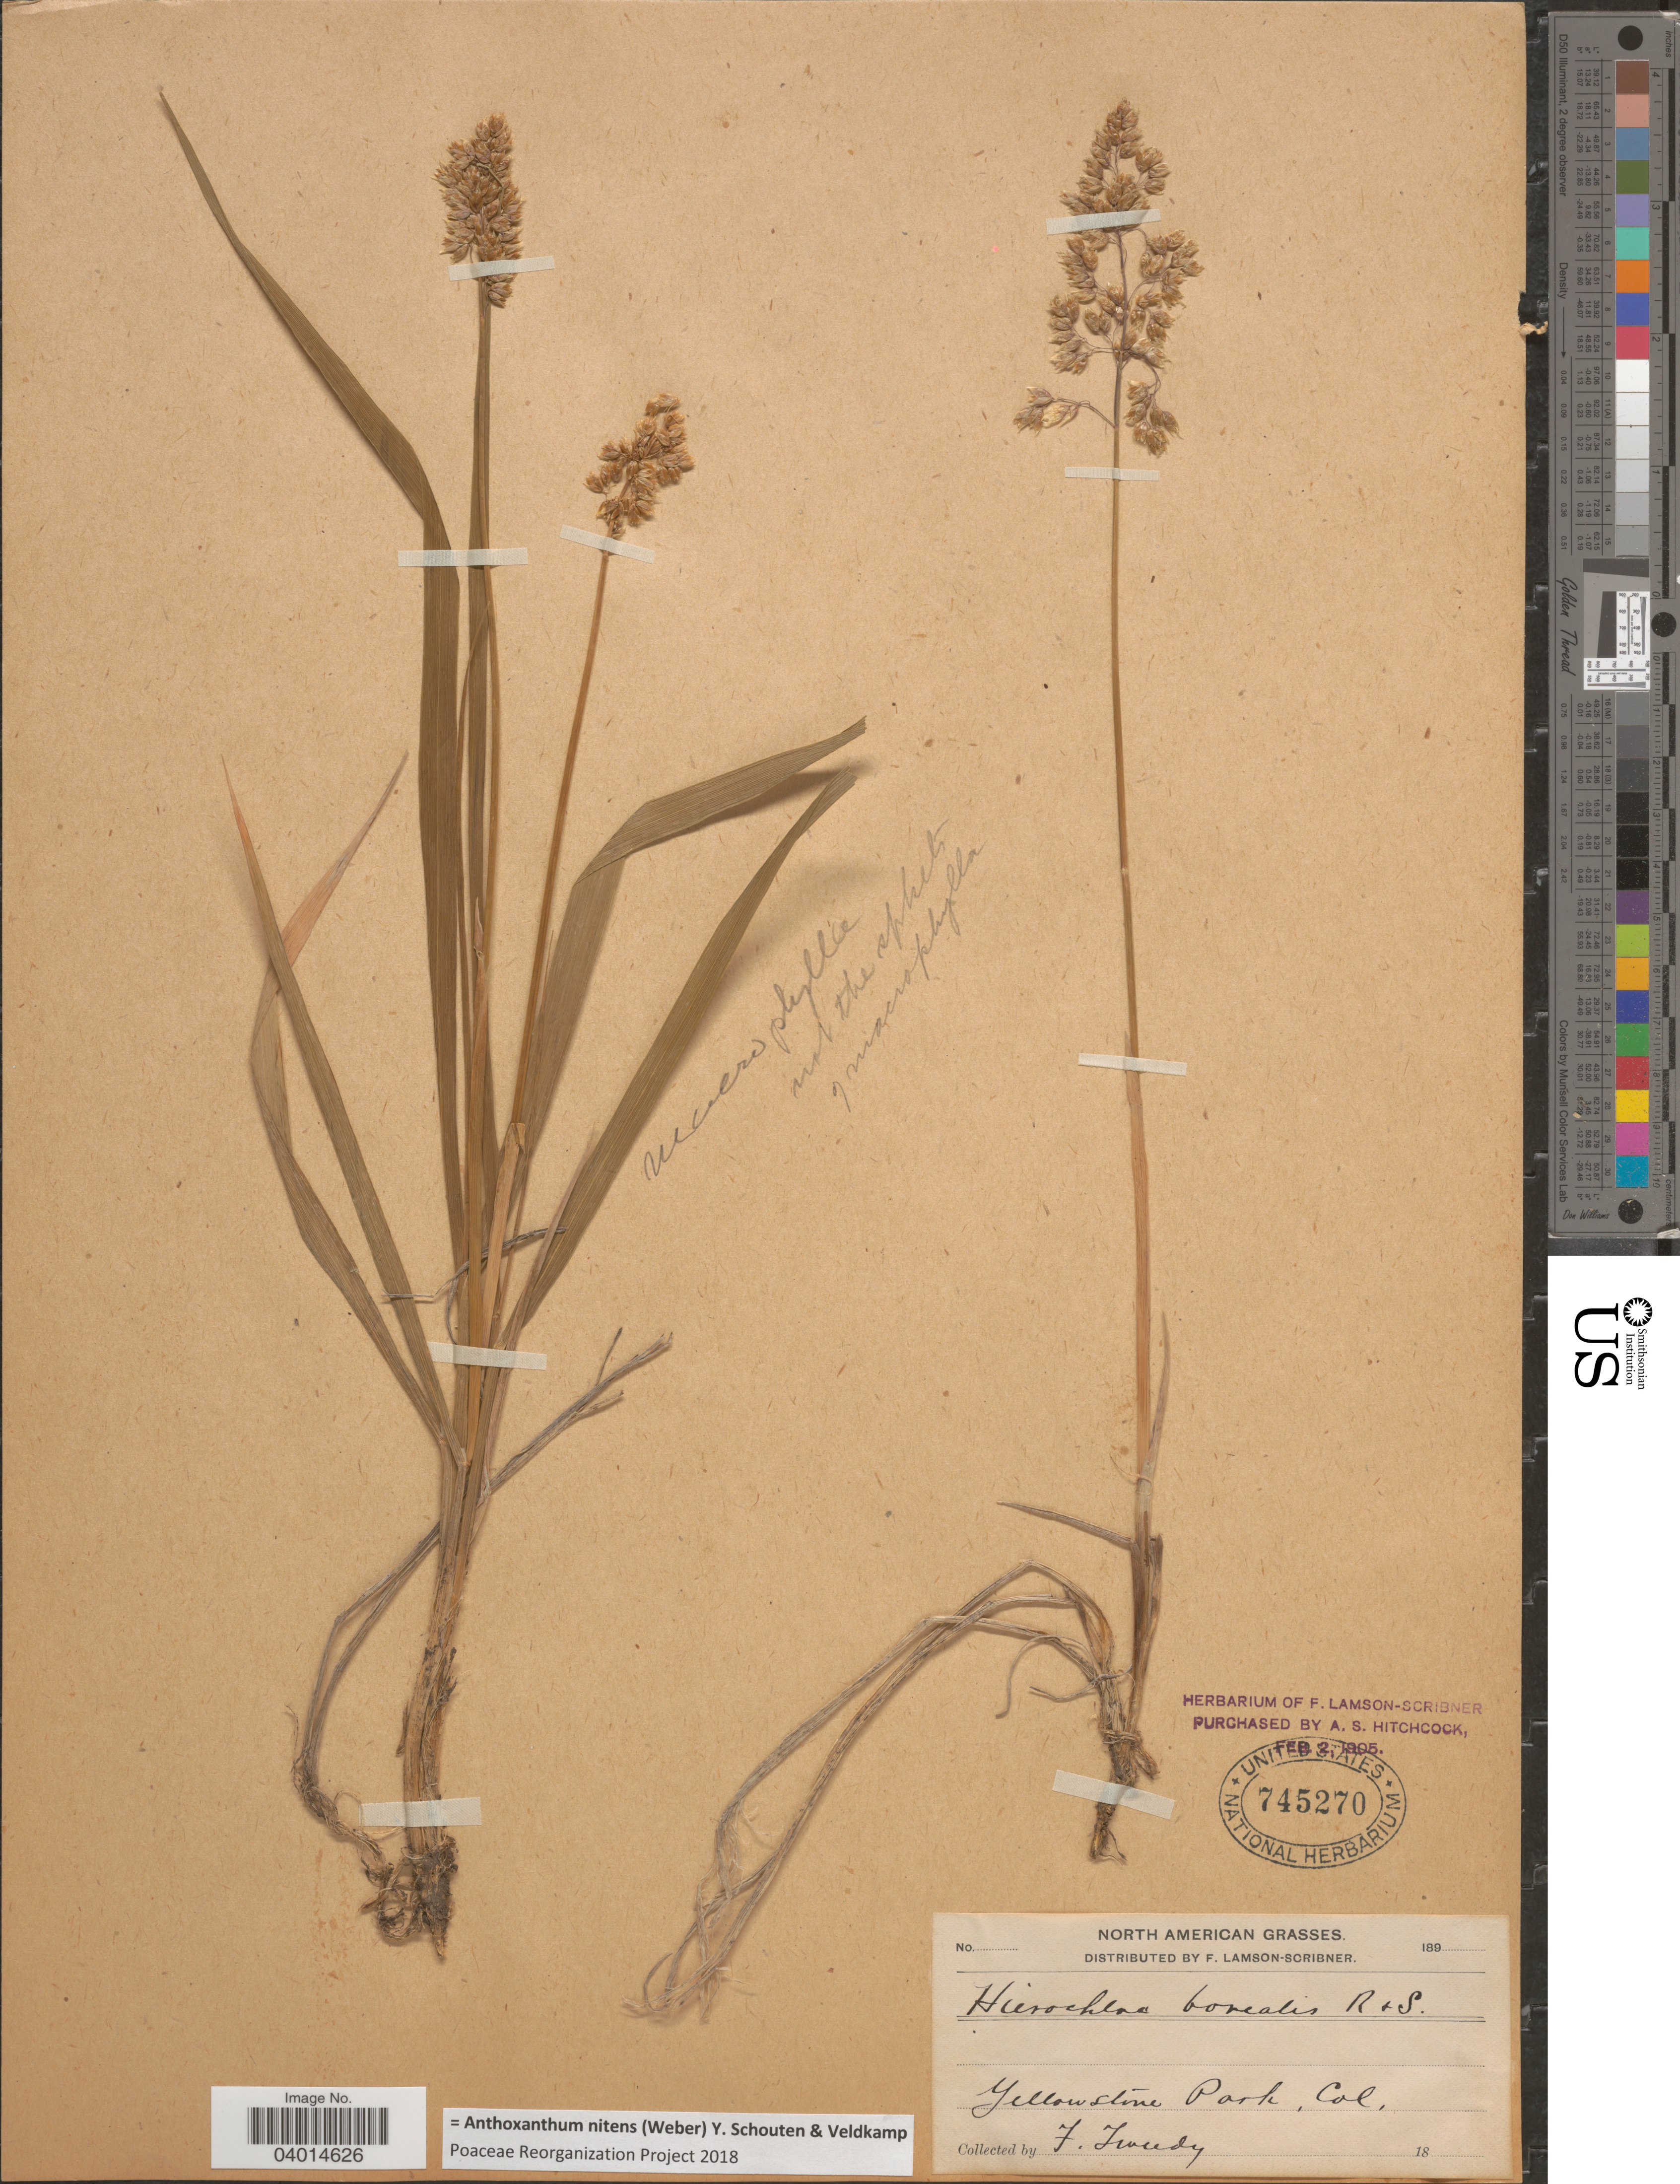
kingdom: Plantae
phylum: Tracheophyta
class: Liliopsida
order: Poales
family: Poaceae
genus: Anthoxanthum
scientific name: Anthoxanthum nitens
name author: (G.H. Weber) R.T.A. Schouten & Veldkamp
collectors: F. Tweedy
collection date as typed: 18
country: United States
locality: Yellowstone Park.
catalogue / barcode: US 745270